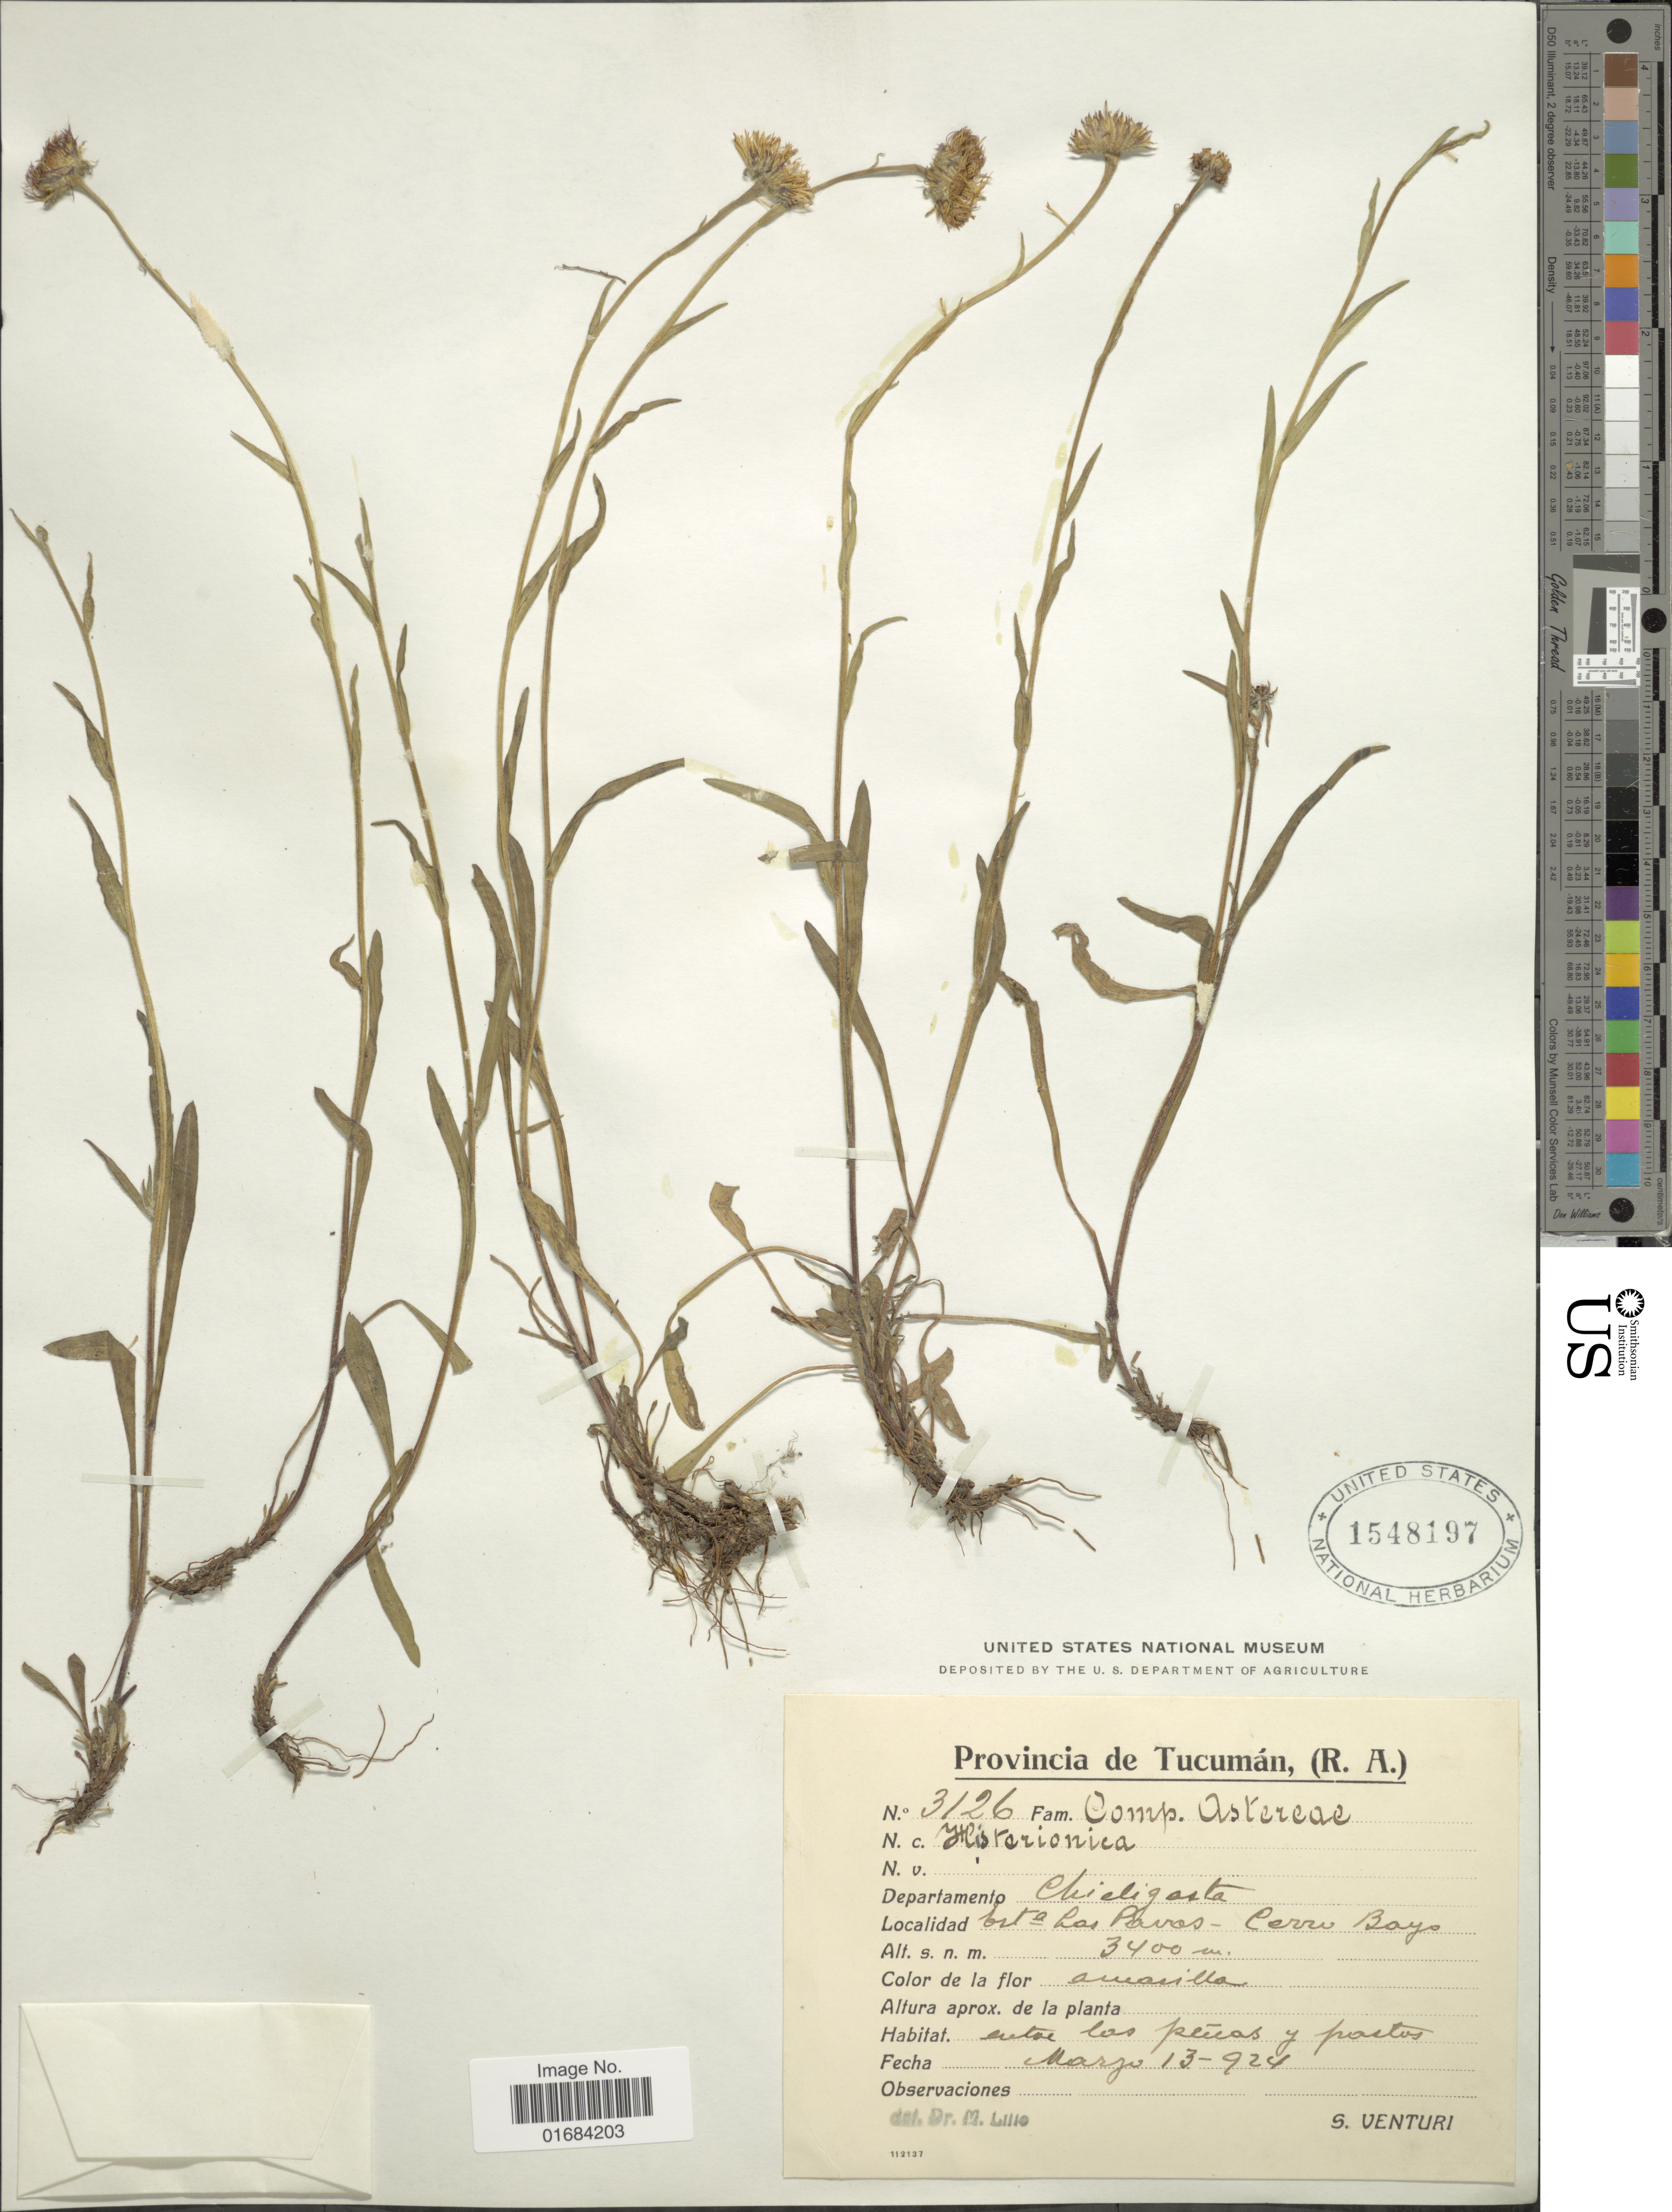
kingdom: Plantae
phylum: Tracheophyta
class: Magnoliopsida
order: Asterales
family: Asteraceae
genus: Hysterionica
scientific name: Hysterionica sp.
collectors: S. Venturi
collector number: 3126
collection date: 1924-03-13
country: Argentina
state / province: Tucuman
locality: (R.A.), Departamento Chicligasta, Esta Las Pavas - Cerro Bayo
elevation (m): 3400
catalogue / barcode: US 1548197